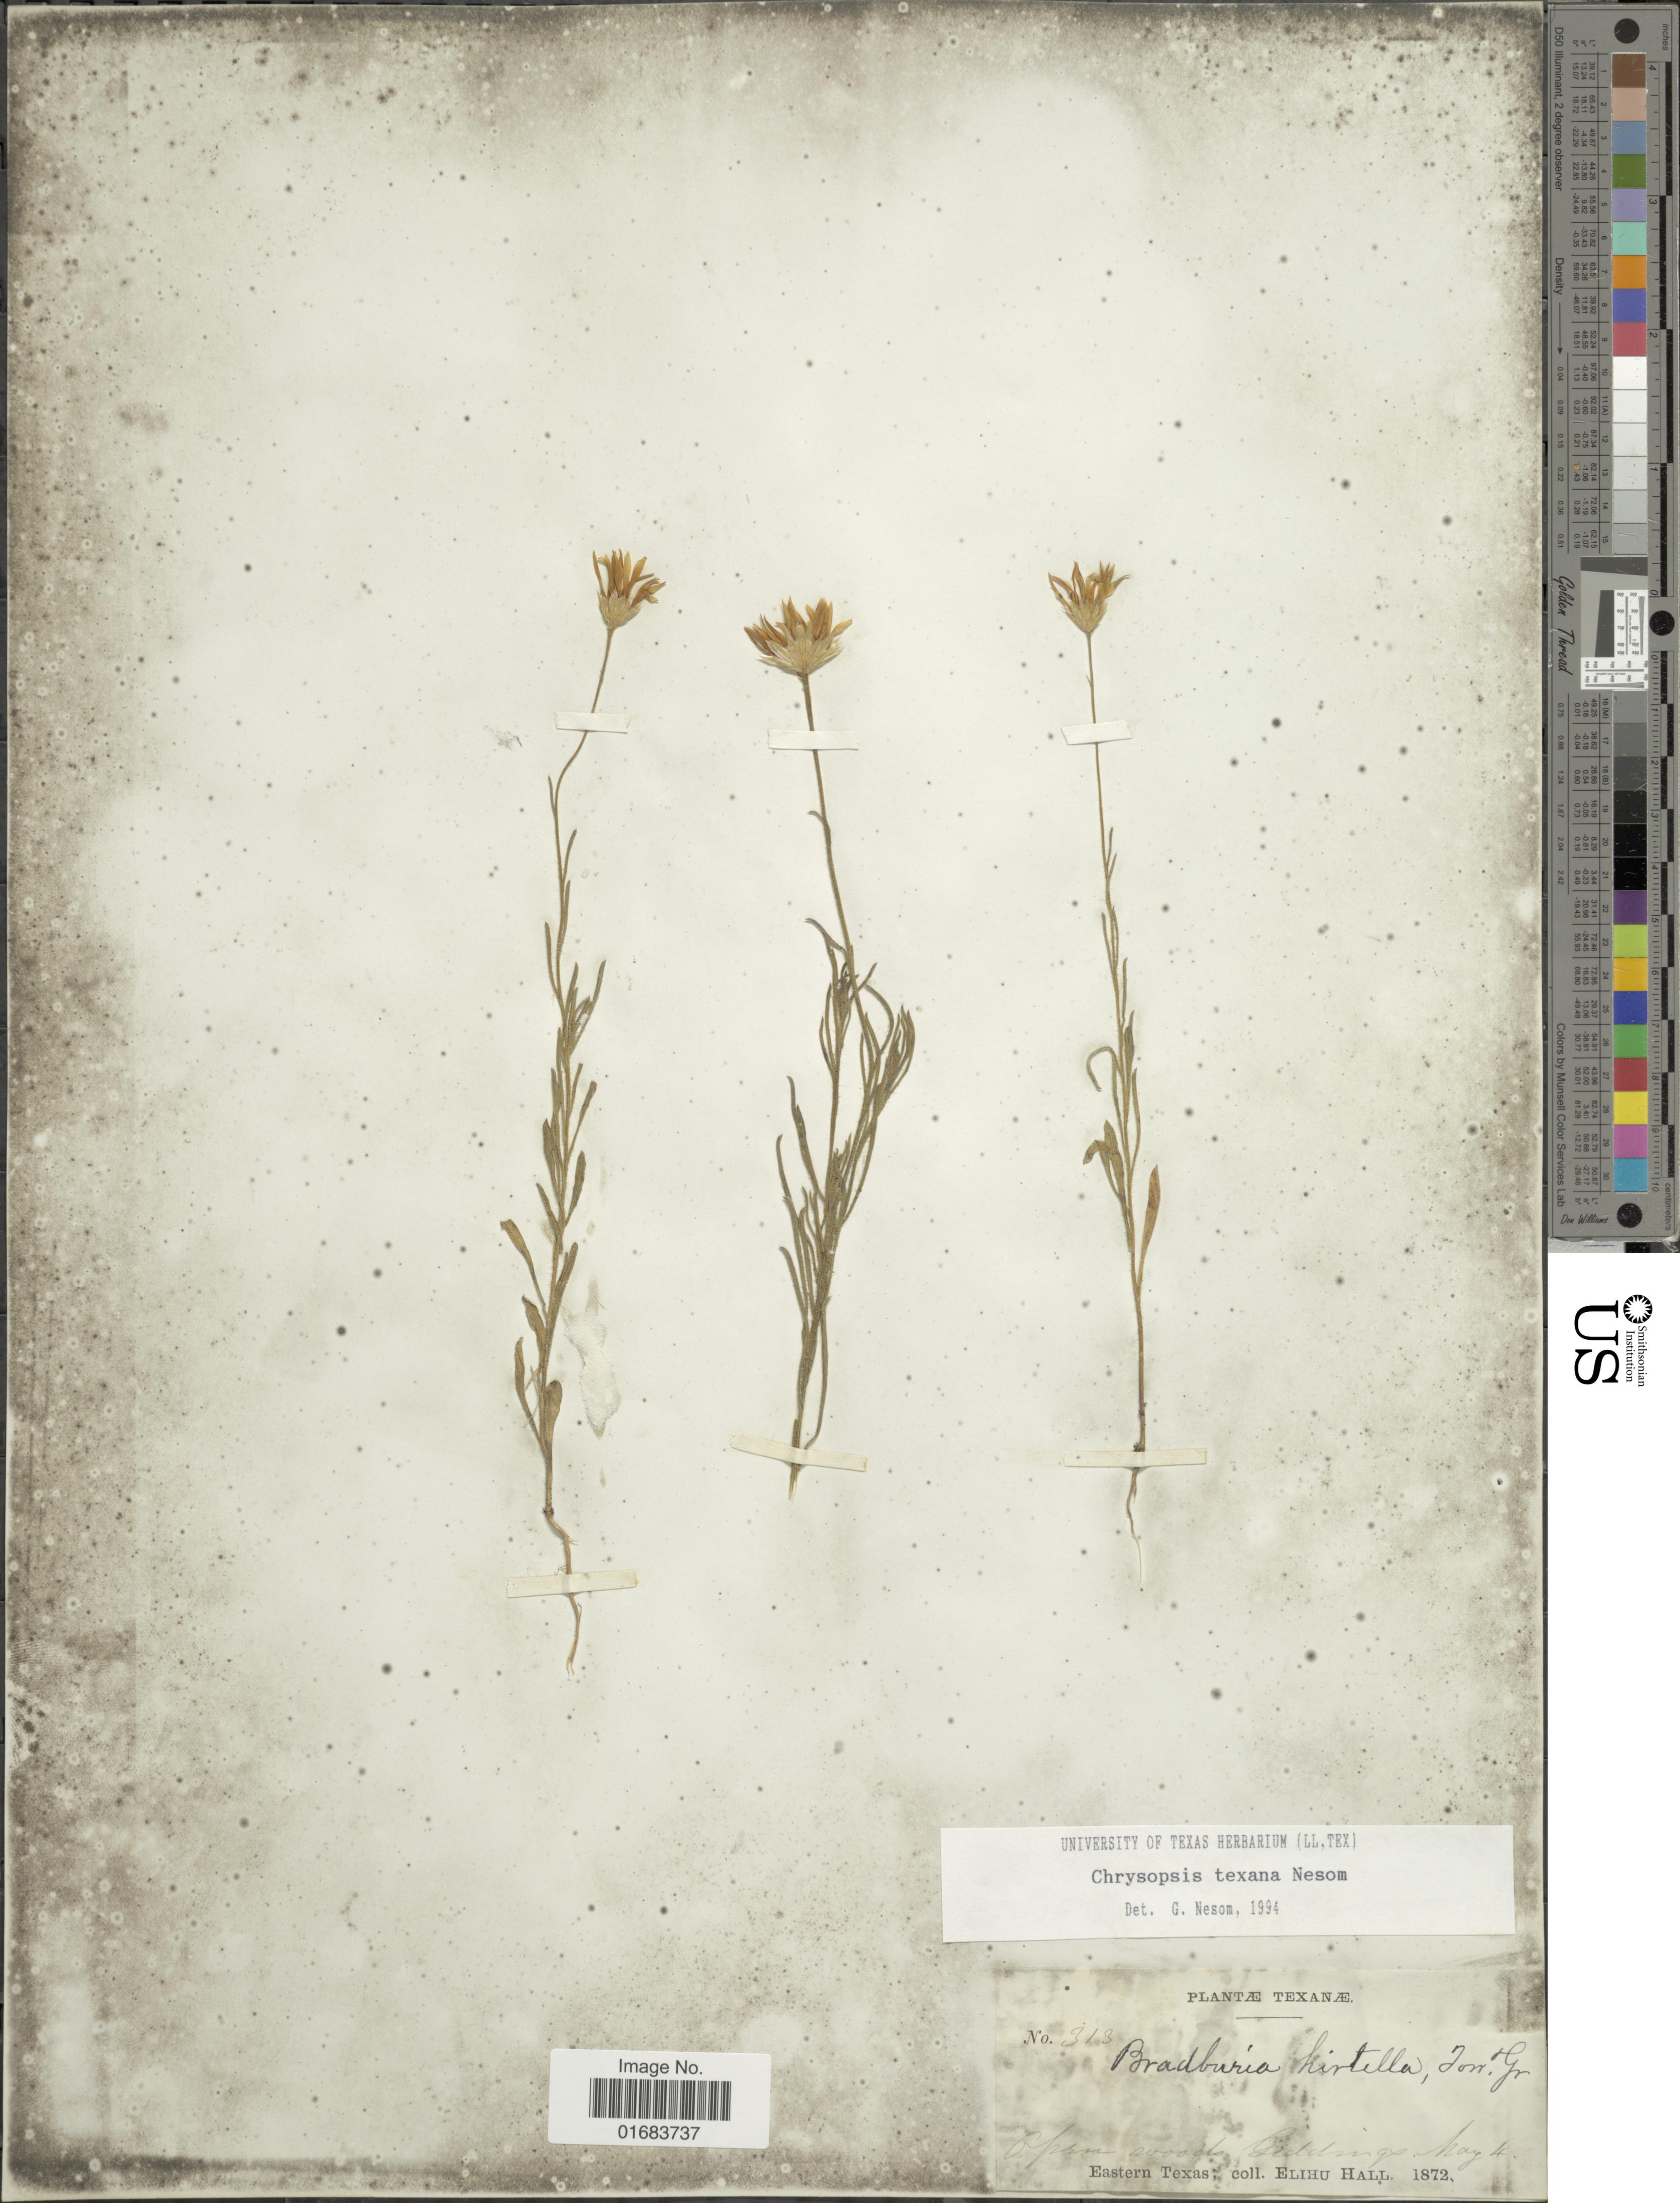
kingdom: Plantae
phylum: Tracheophyta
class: Magnoliopsida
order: Asterales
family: Asteraceae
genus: Chrysopsis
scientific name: Chrysopsis texana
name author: G.L. Nesom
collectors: E. Hall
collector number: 313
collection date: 1872-05-04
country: United States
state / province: Texas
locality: Eastern Texas.